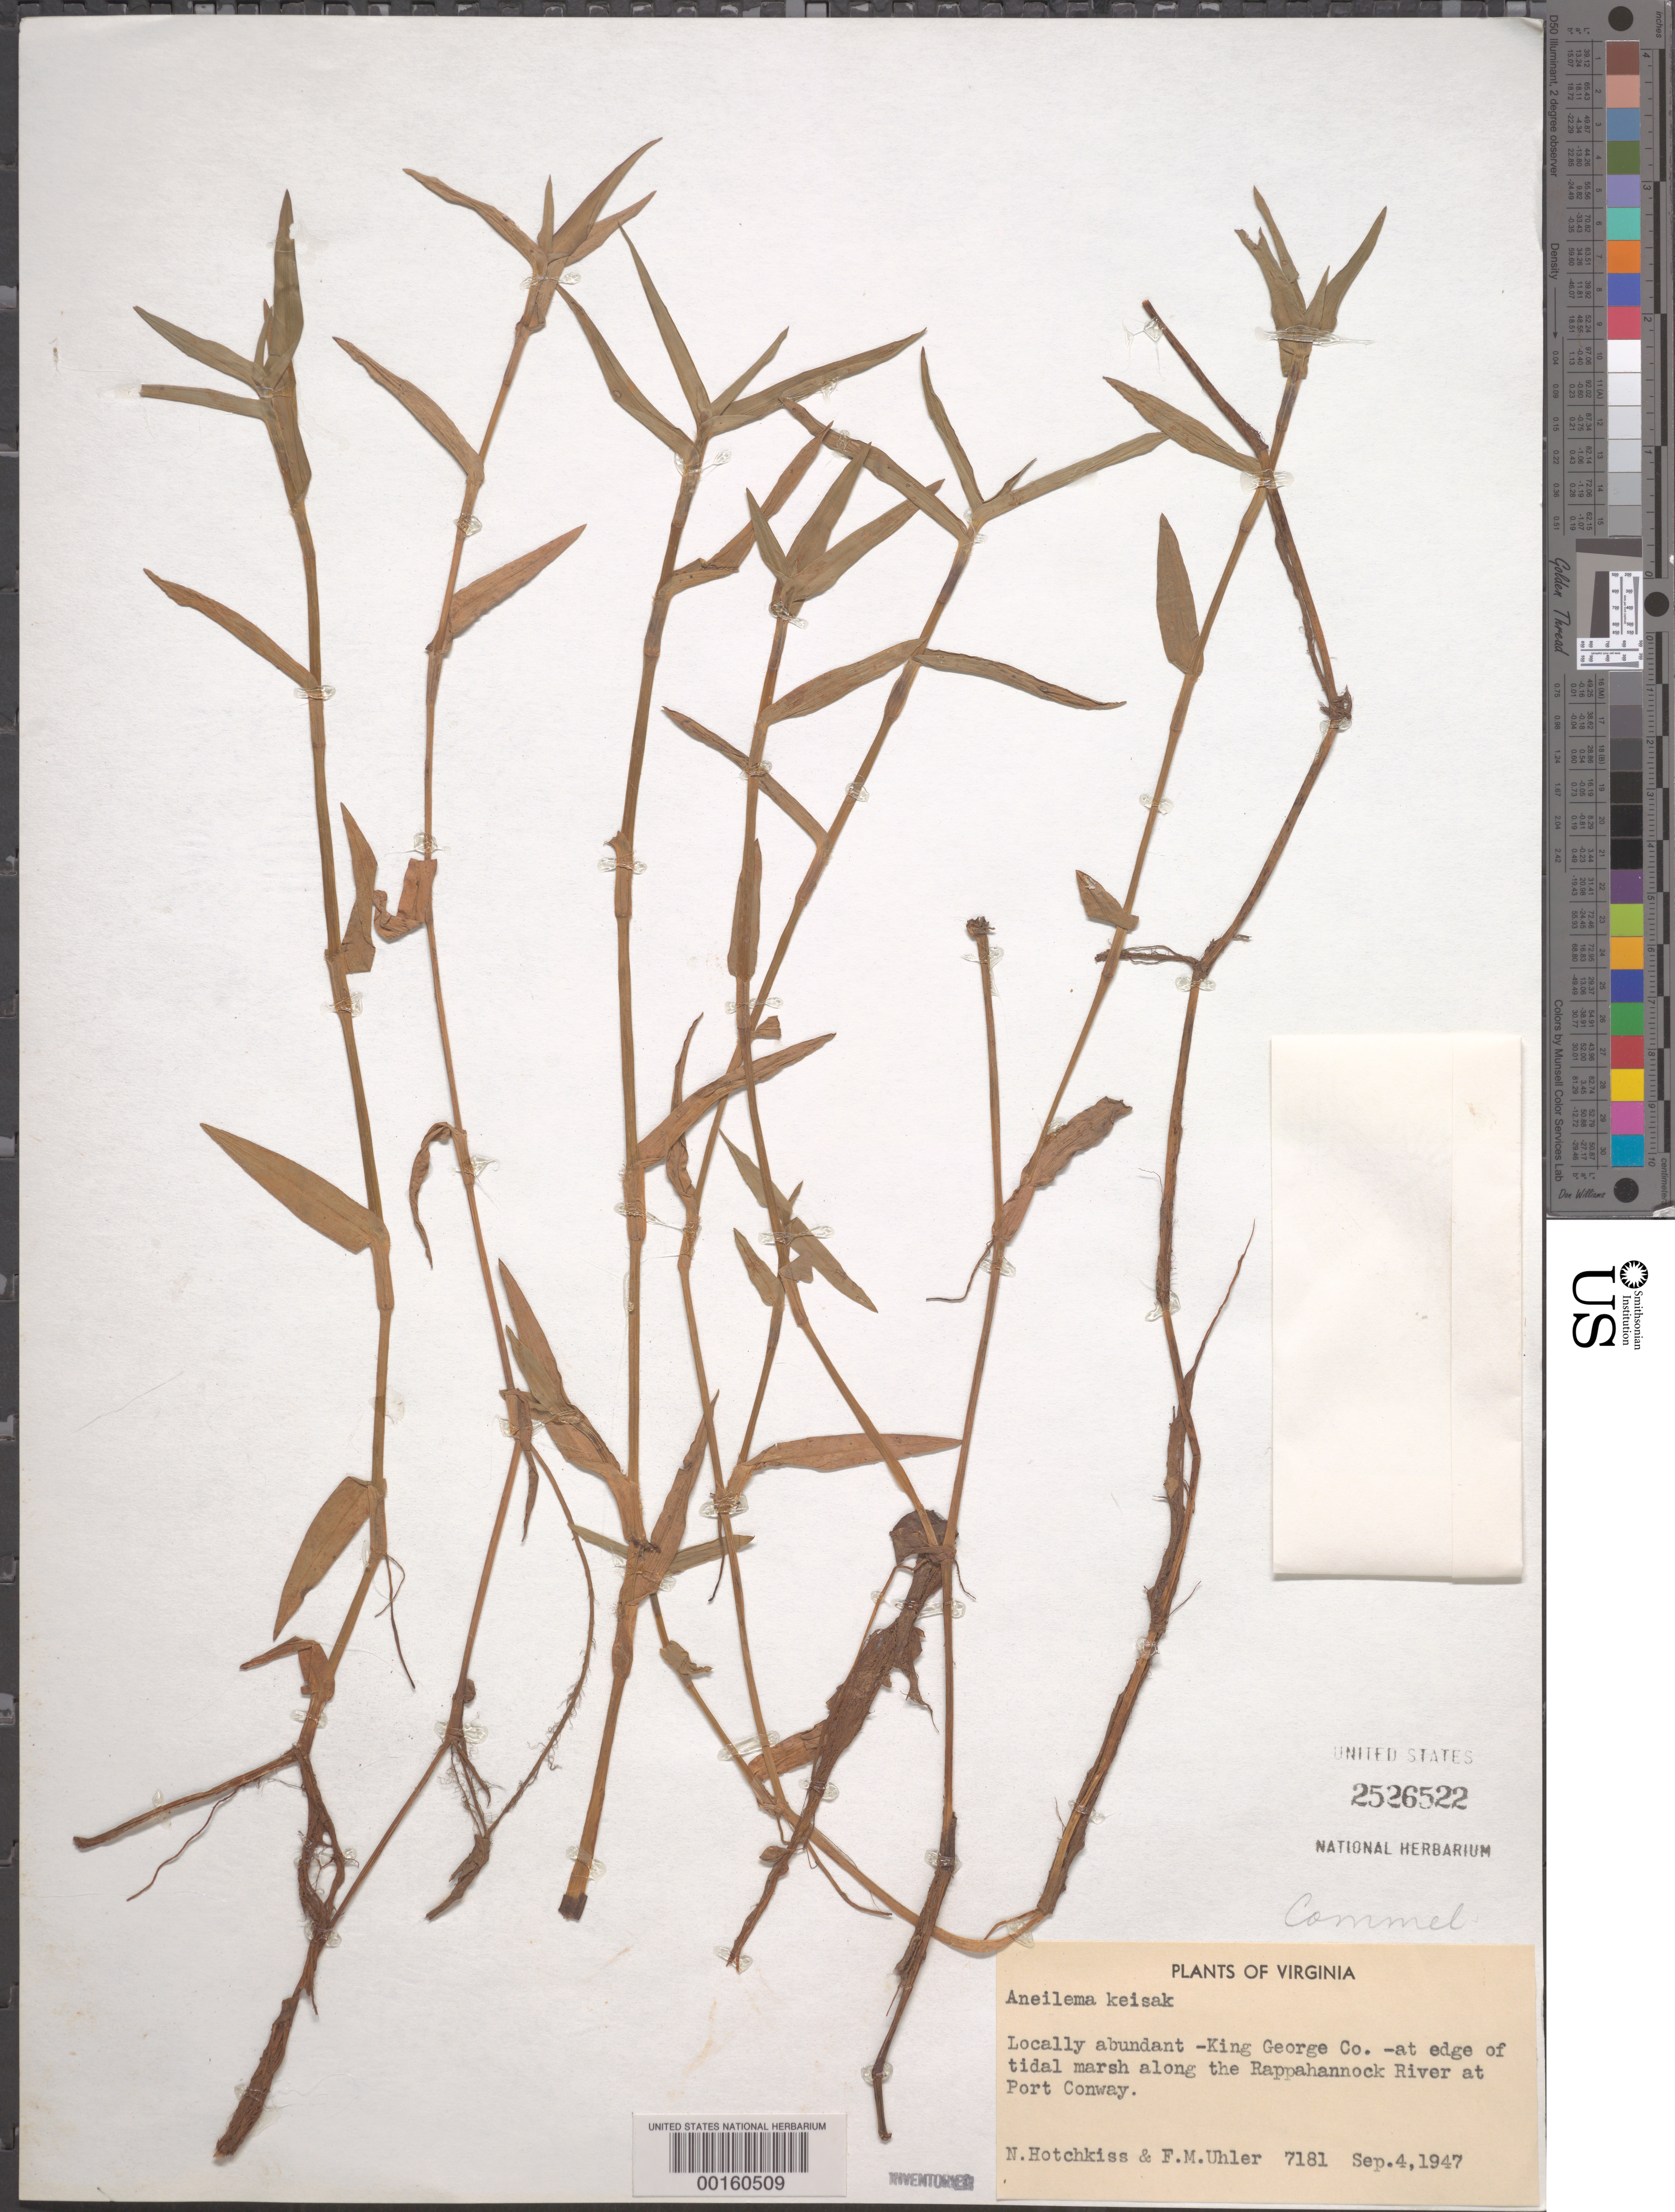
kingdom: Plantae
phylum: Tracheophyta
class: Liliopsida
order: Commelinales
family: Commelinaceae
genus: Murdannia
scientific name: Murdannia keisak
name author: (Hassk.) Hand.-Mazz.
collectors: N. Hotchkiss & F. M. Uhler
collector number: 7181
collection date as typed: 04 Sep 1947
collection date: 1947-09-04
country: United States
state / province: Virginia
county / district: King George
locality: Rappahannock river; port conway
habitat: Tidal marsh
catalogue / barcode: US 2526522